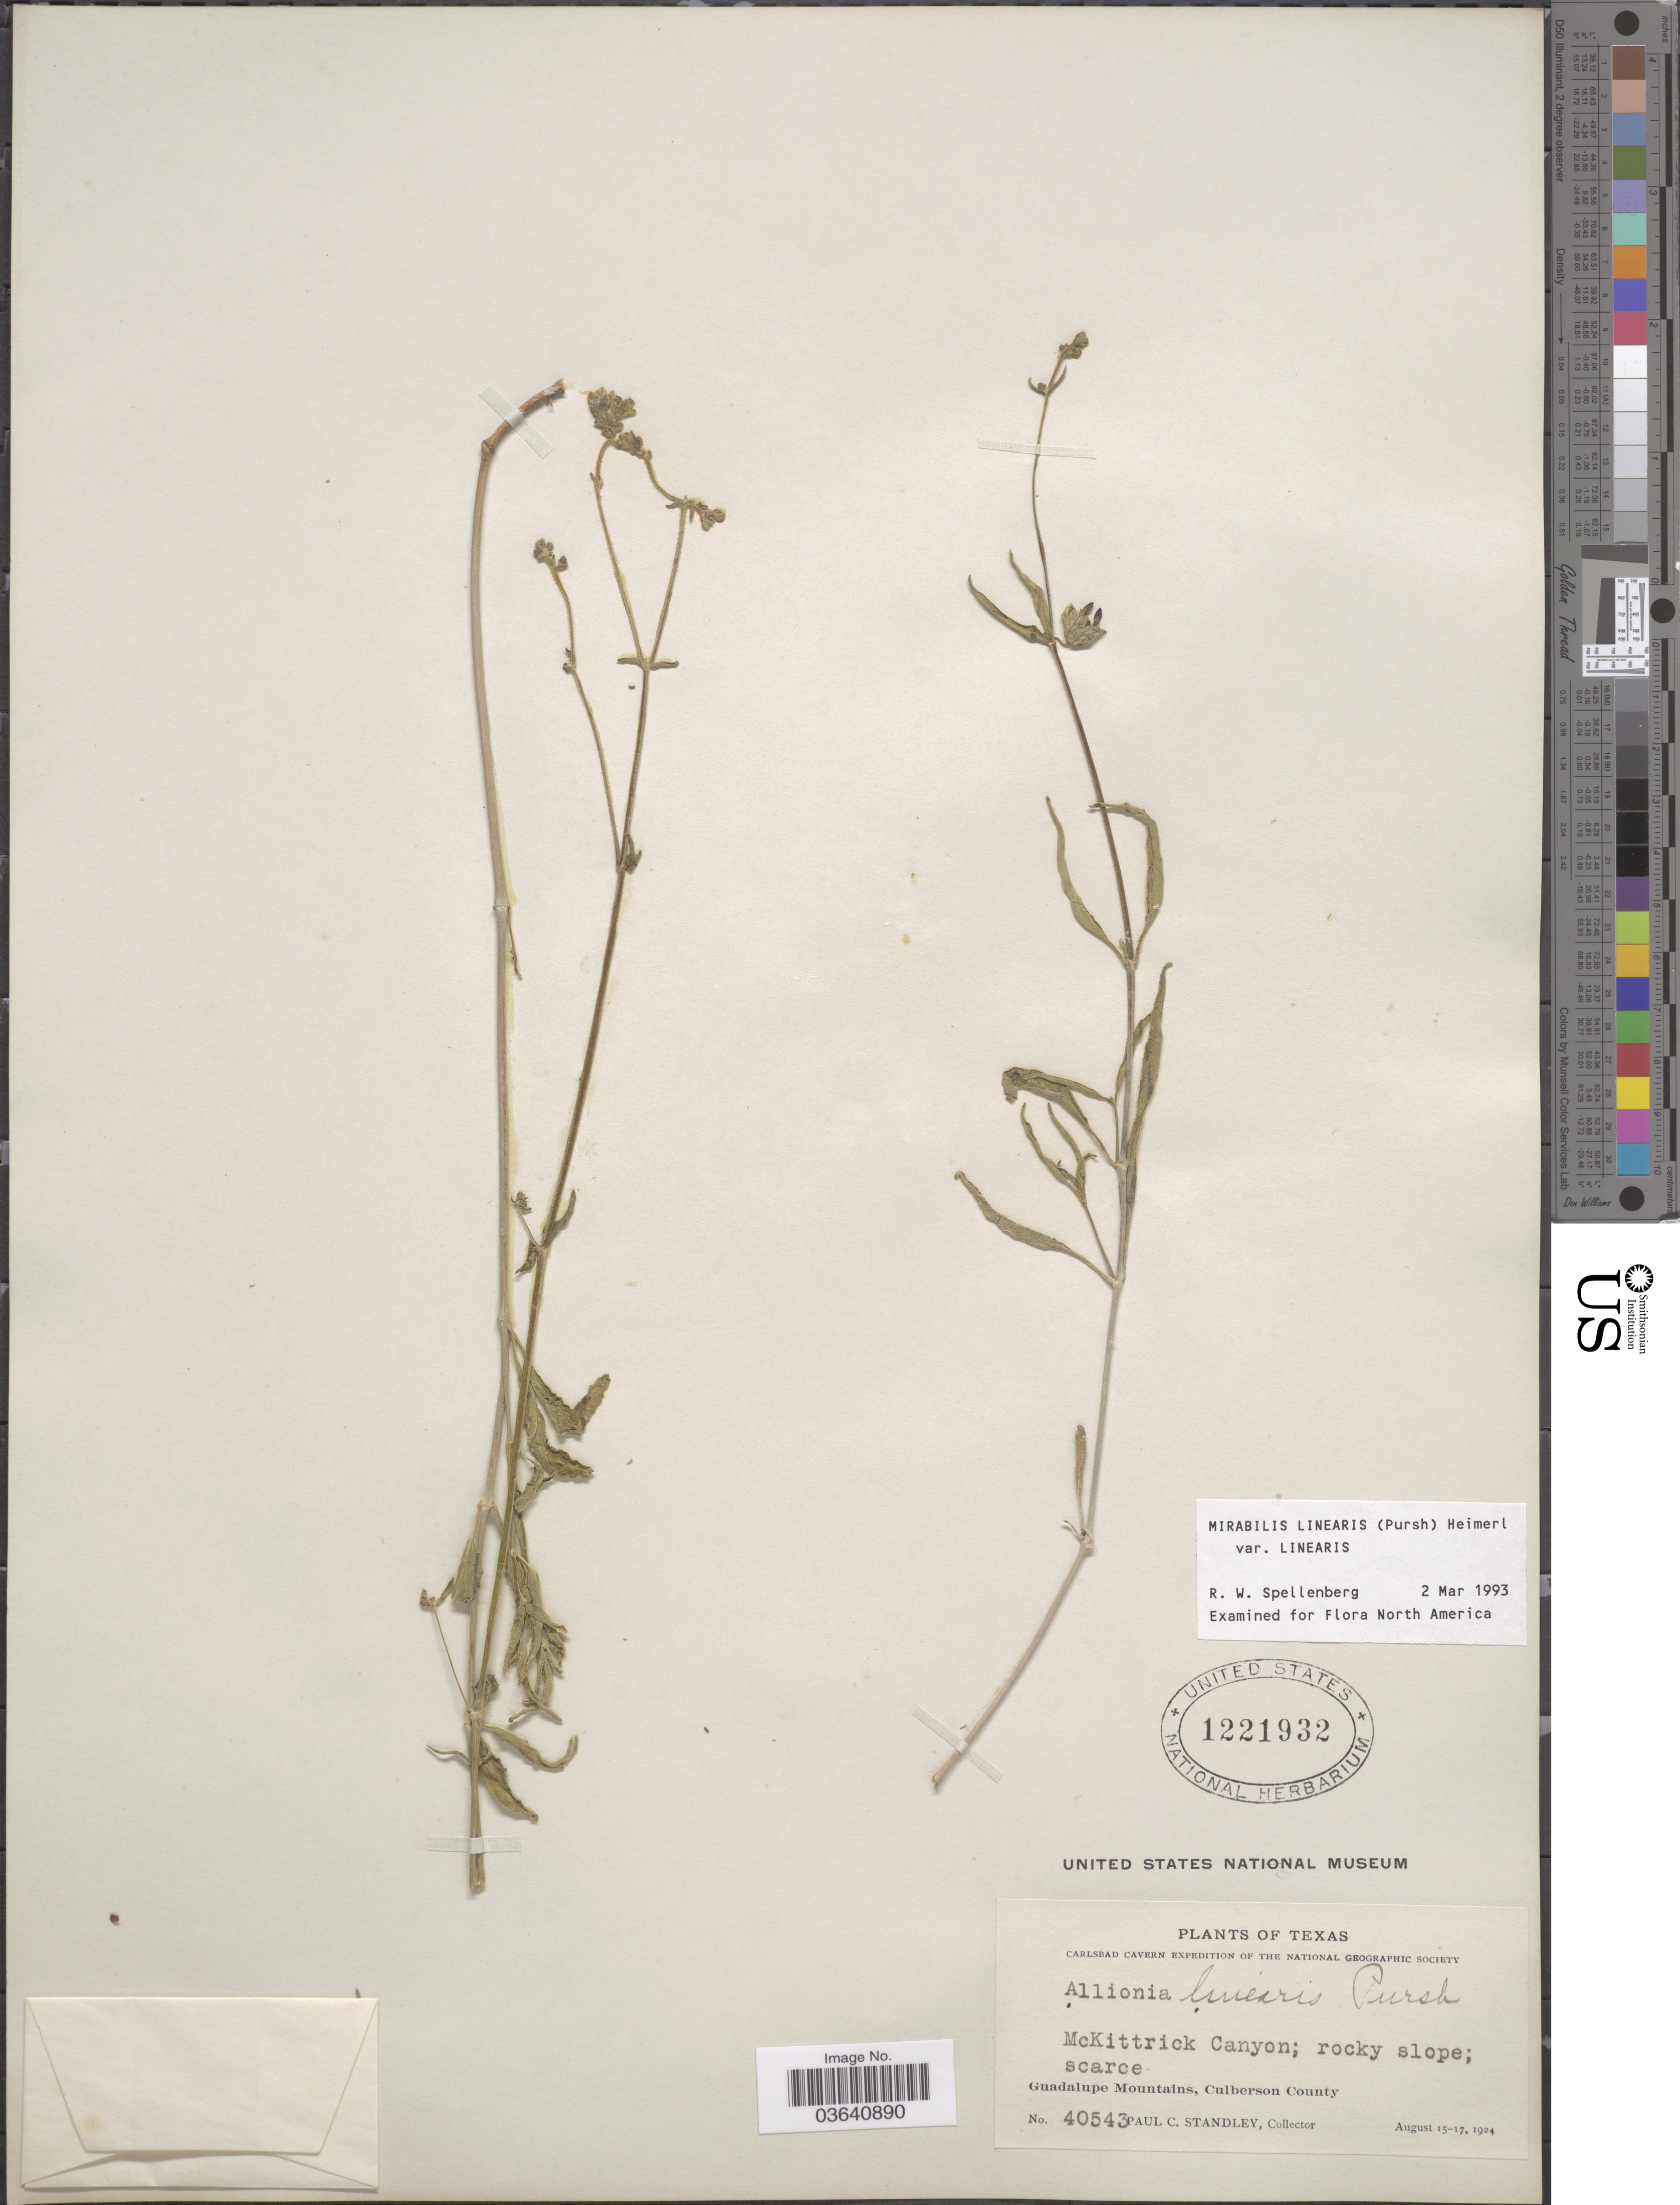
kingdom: Plantae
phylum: Tracheophyta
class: Magnoliopsida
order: Caryophyllales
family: Nyctaginaceae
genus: Mirabilis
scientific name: Mirabilis linearis var. linearis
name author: (Pursh) Heimerl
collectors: P. C. Standley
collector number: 40543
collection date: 1924-08-15/1924-08-17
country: United States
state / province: Texas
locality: McKittrick Canyon. Guadalupe Mountains, Culberson County.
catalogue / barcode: US 1221932